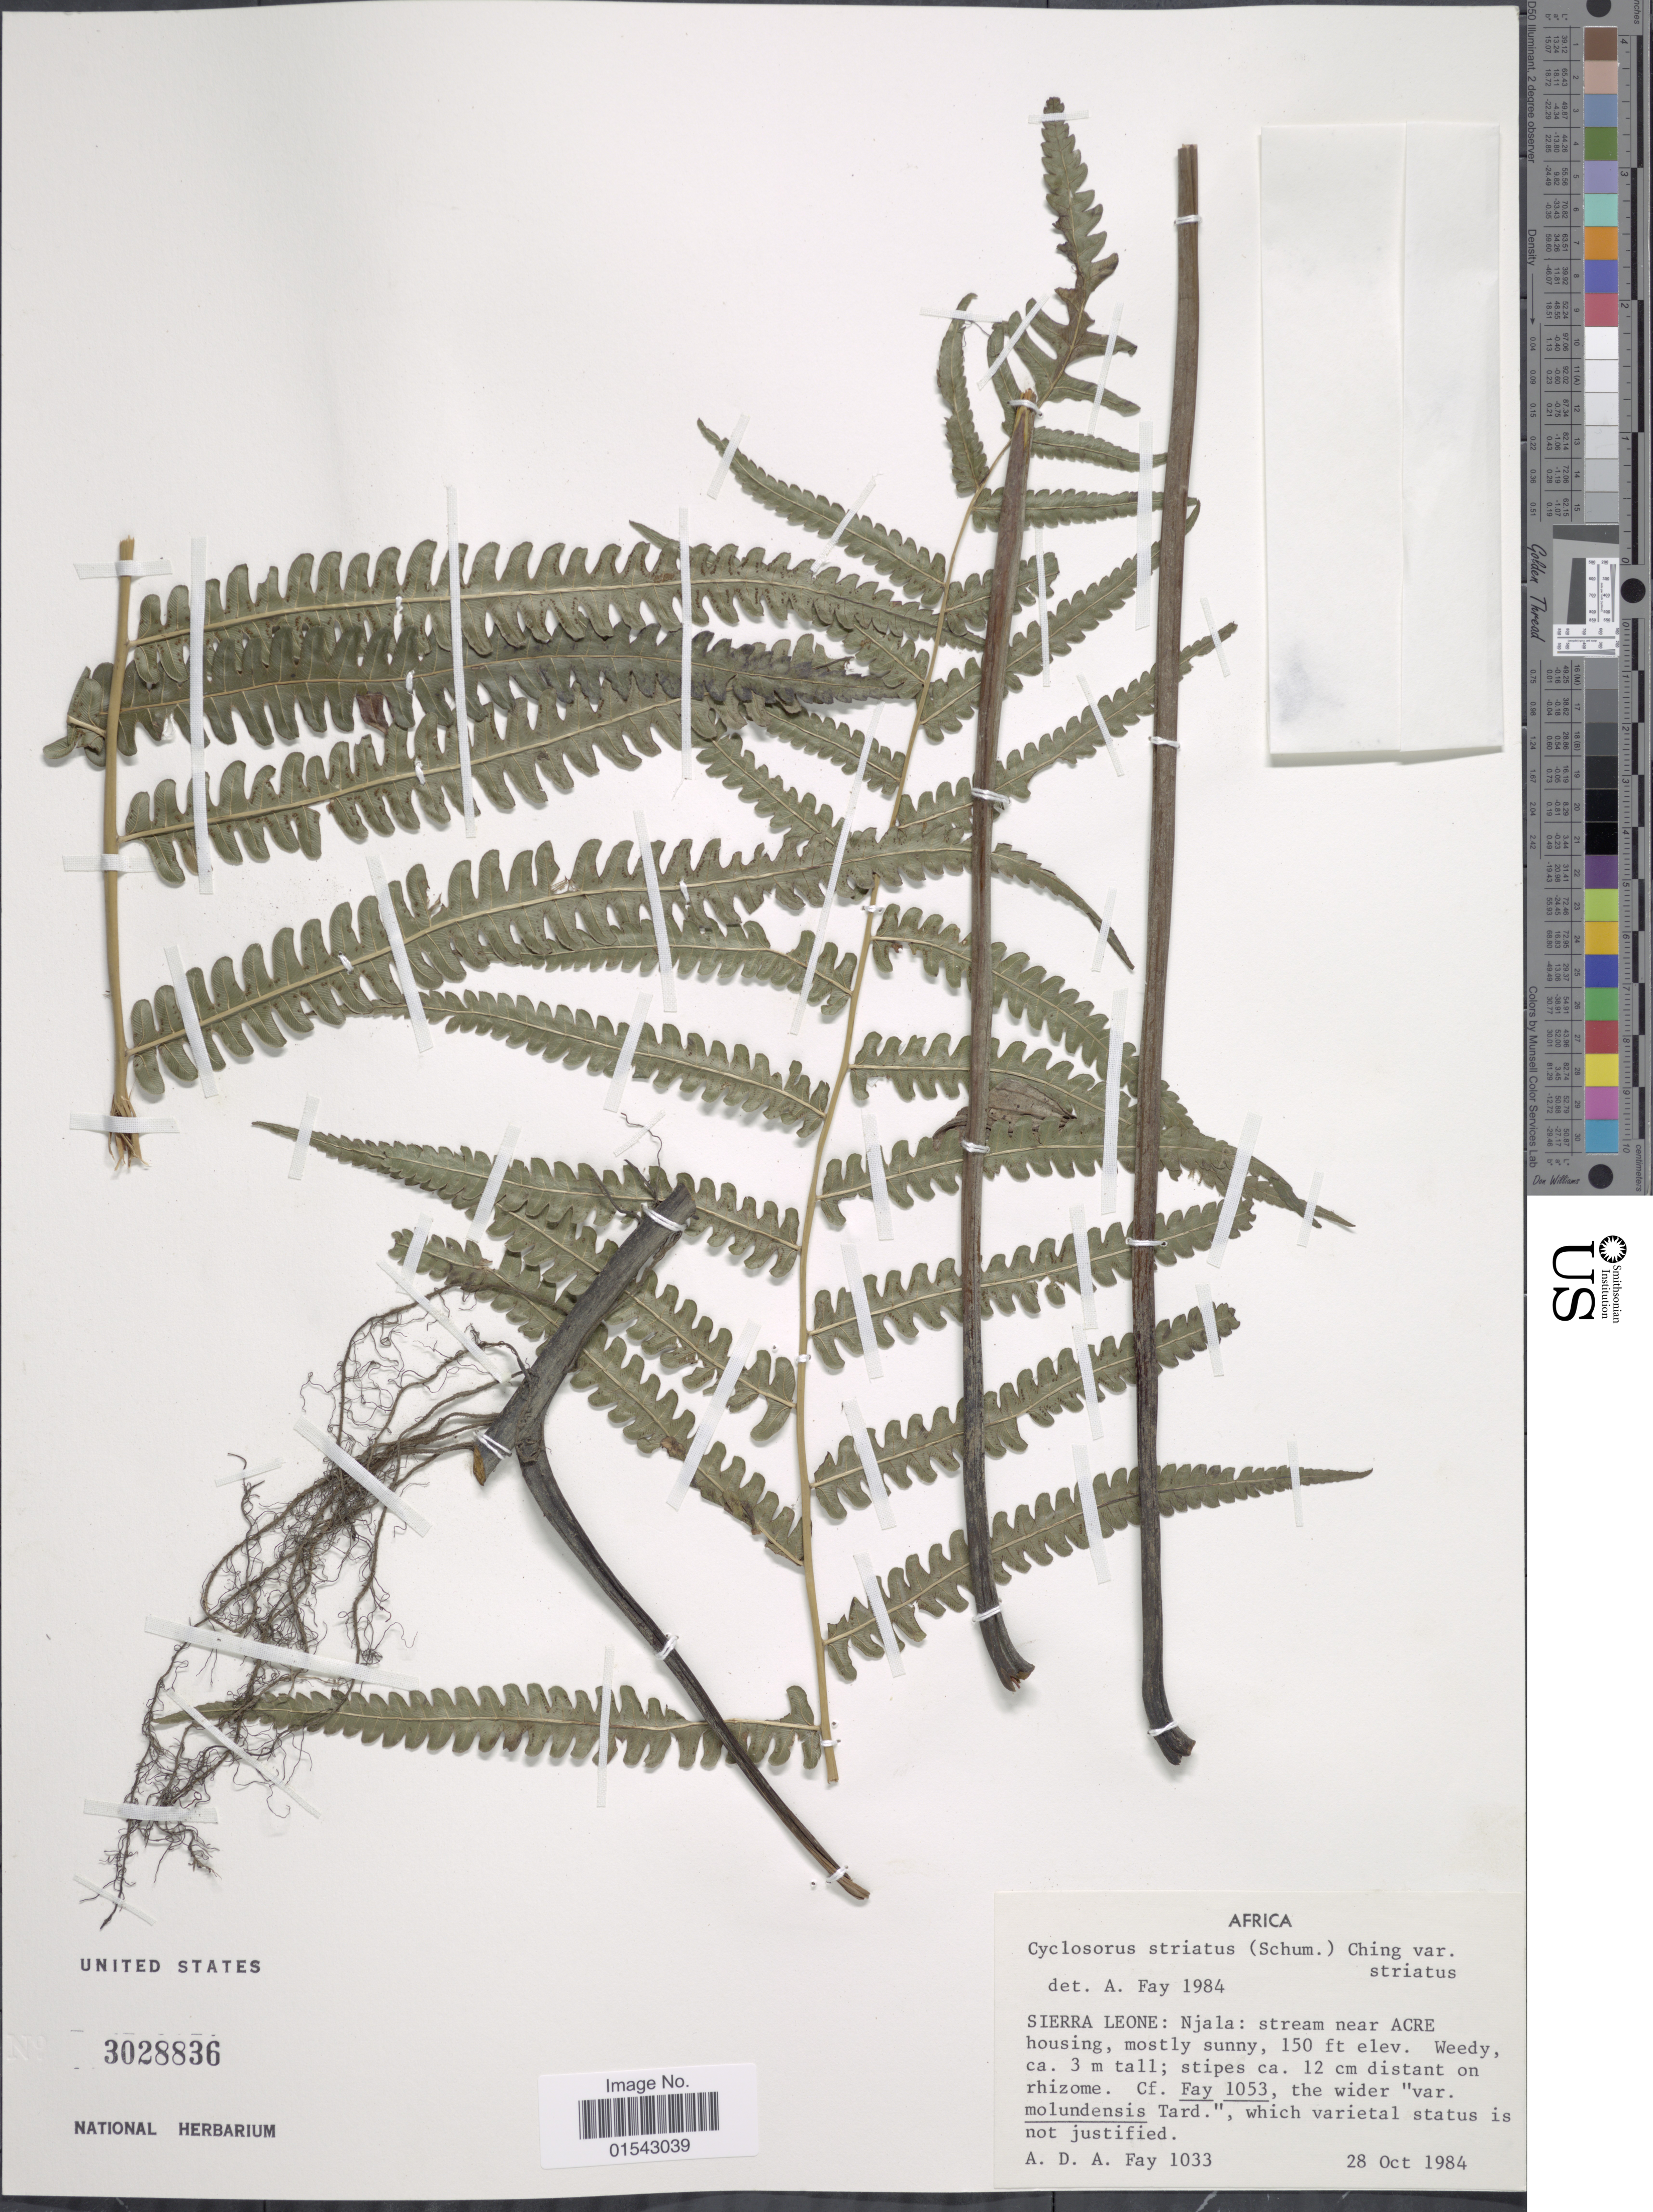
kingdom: Plantae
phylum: Tracheophyta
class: Polypodiopsida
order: Polypodiales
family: Thelypteridaceae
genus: Cyclosorus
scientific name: Cyclosorus interruptus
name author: (Willd.) H. Itô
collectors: A. Fay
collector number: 1033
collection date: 1984-10-28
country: Sierra Leone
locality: Sierra Leone: Njala : stream near Acre housing, mostly sunny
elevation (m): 46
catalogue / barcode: US 3028836